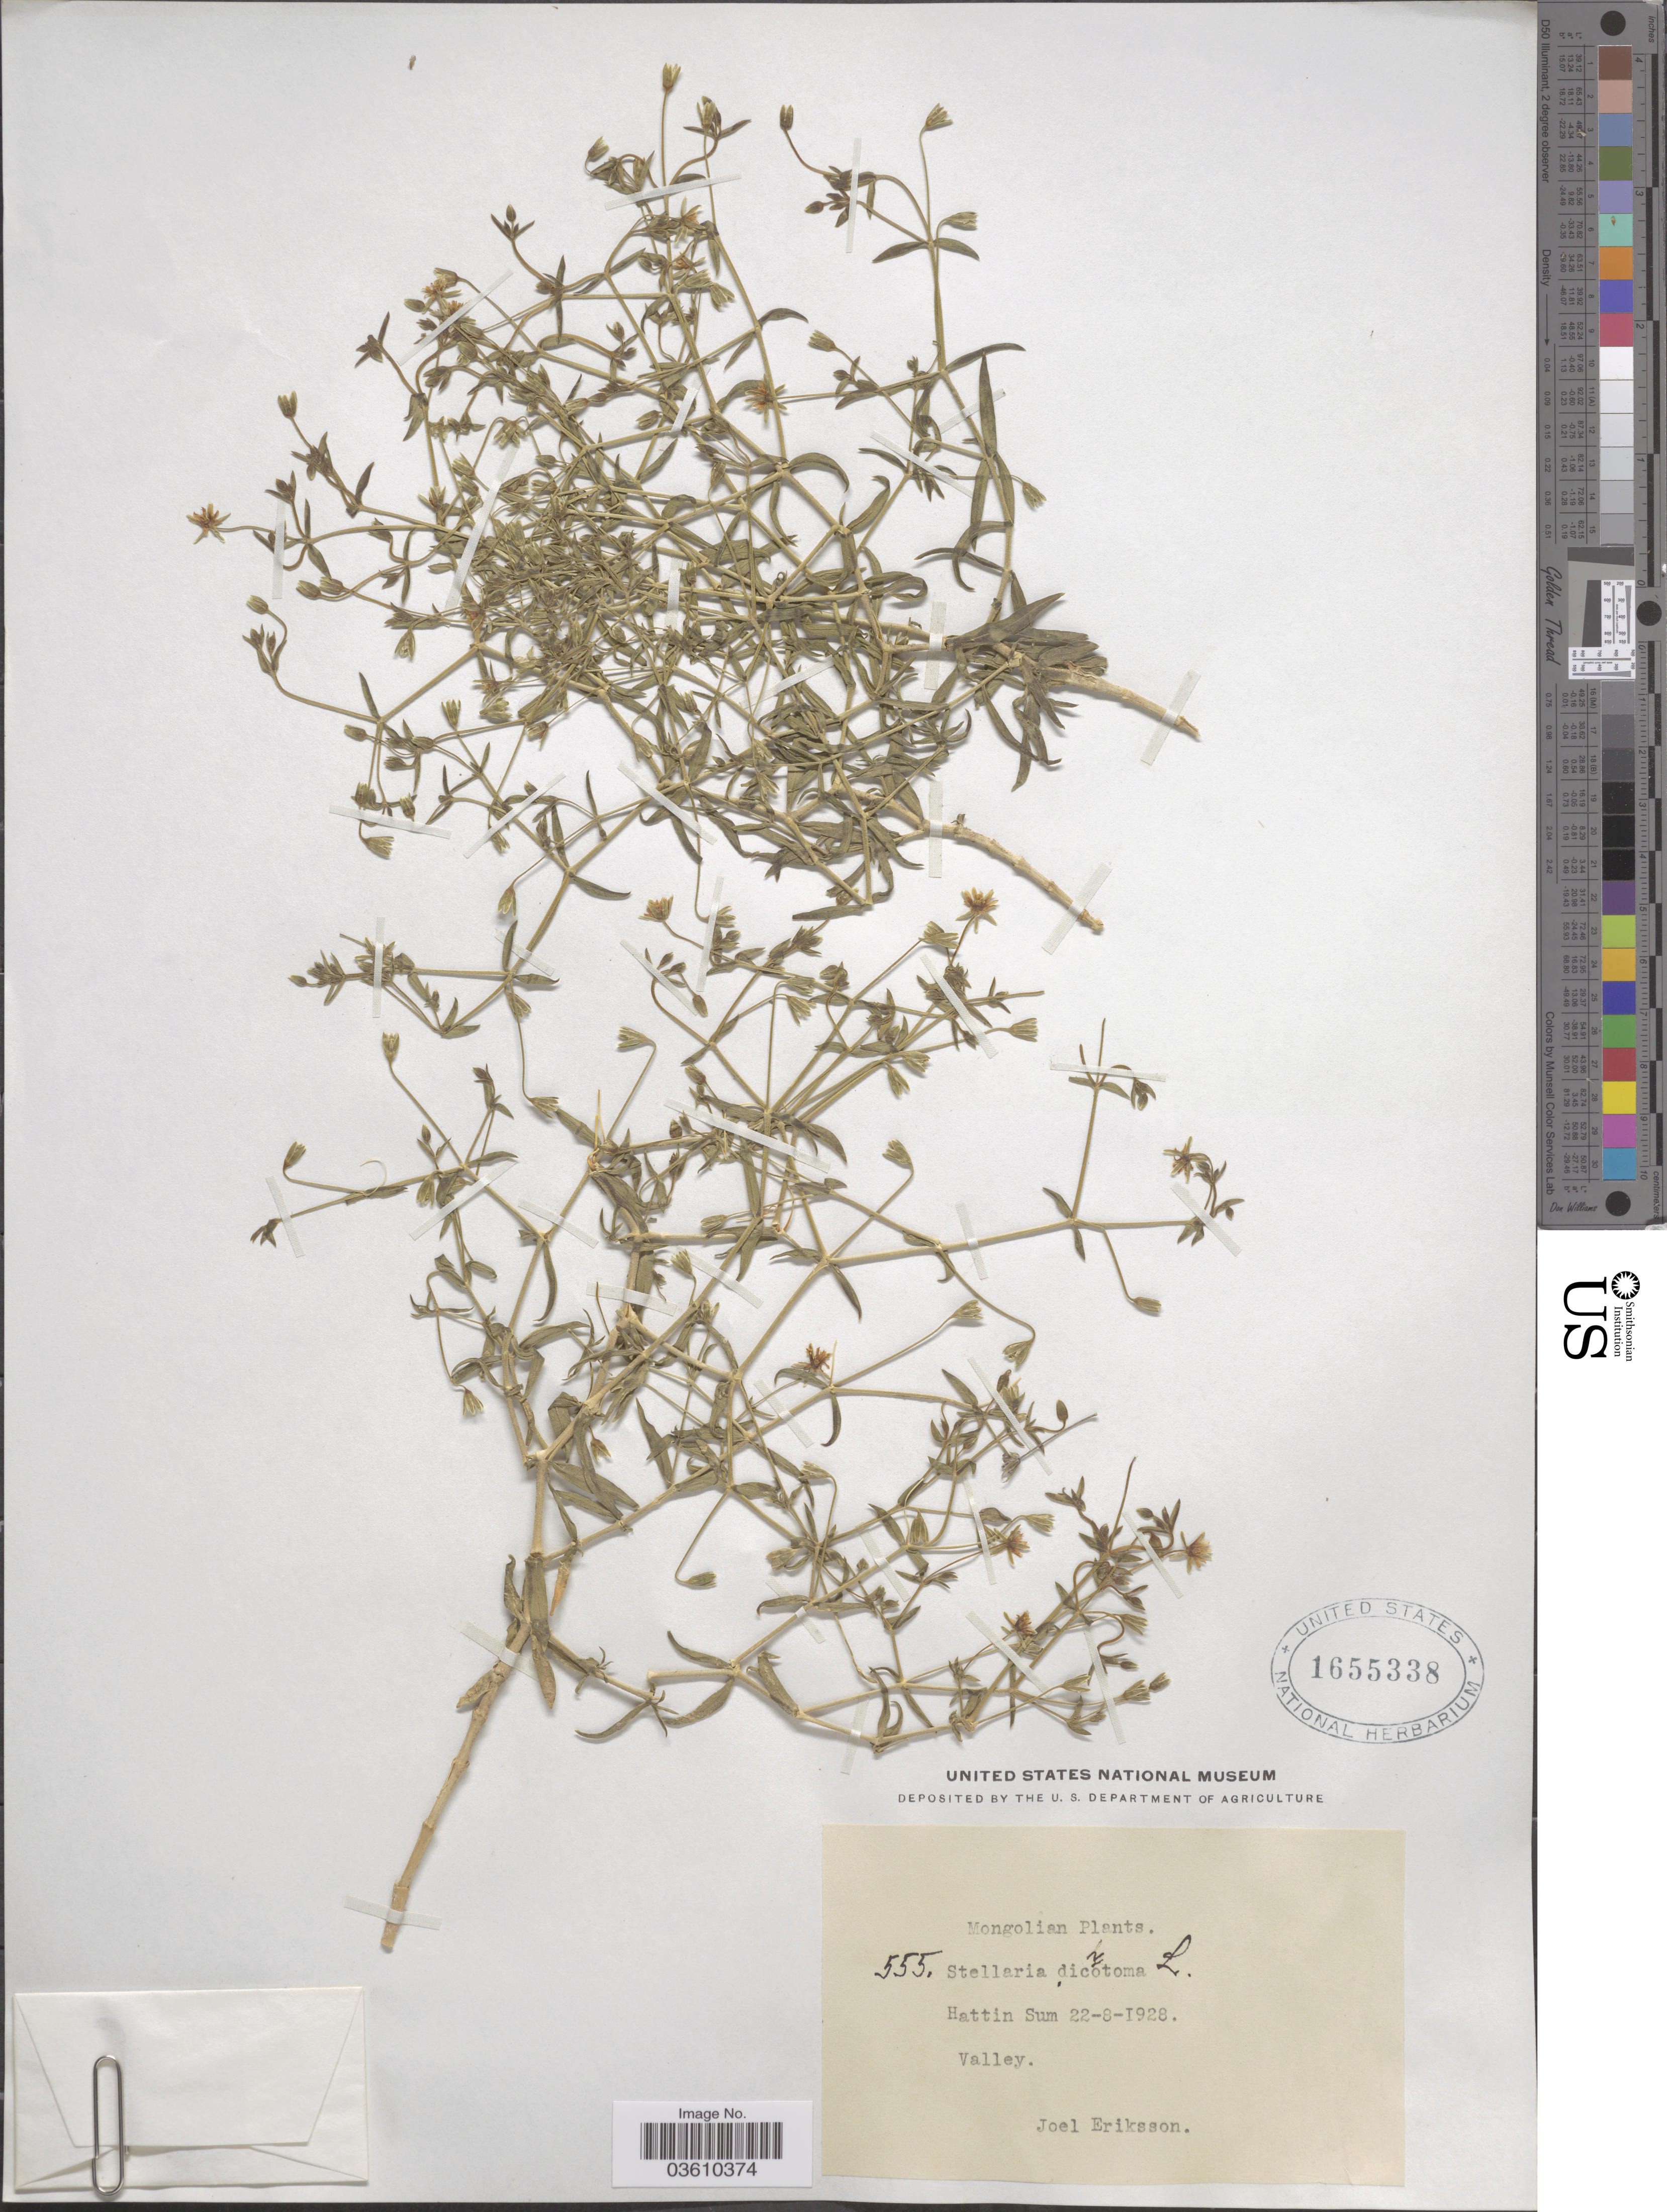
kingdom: Plantae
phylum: Tracheophyta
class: Magnoliopsida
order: Caryophyllales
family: Caryophyllaceae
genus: Stellaria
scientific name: Stellaria dichotoma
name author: L.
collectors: J. Eriksson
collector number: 555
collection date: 1928-08-22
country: Mongolia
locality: Mongolian. Hattin Sum. Valley.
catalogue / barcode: US 1655338